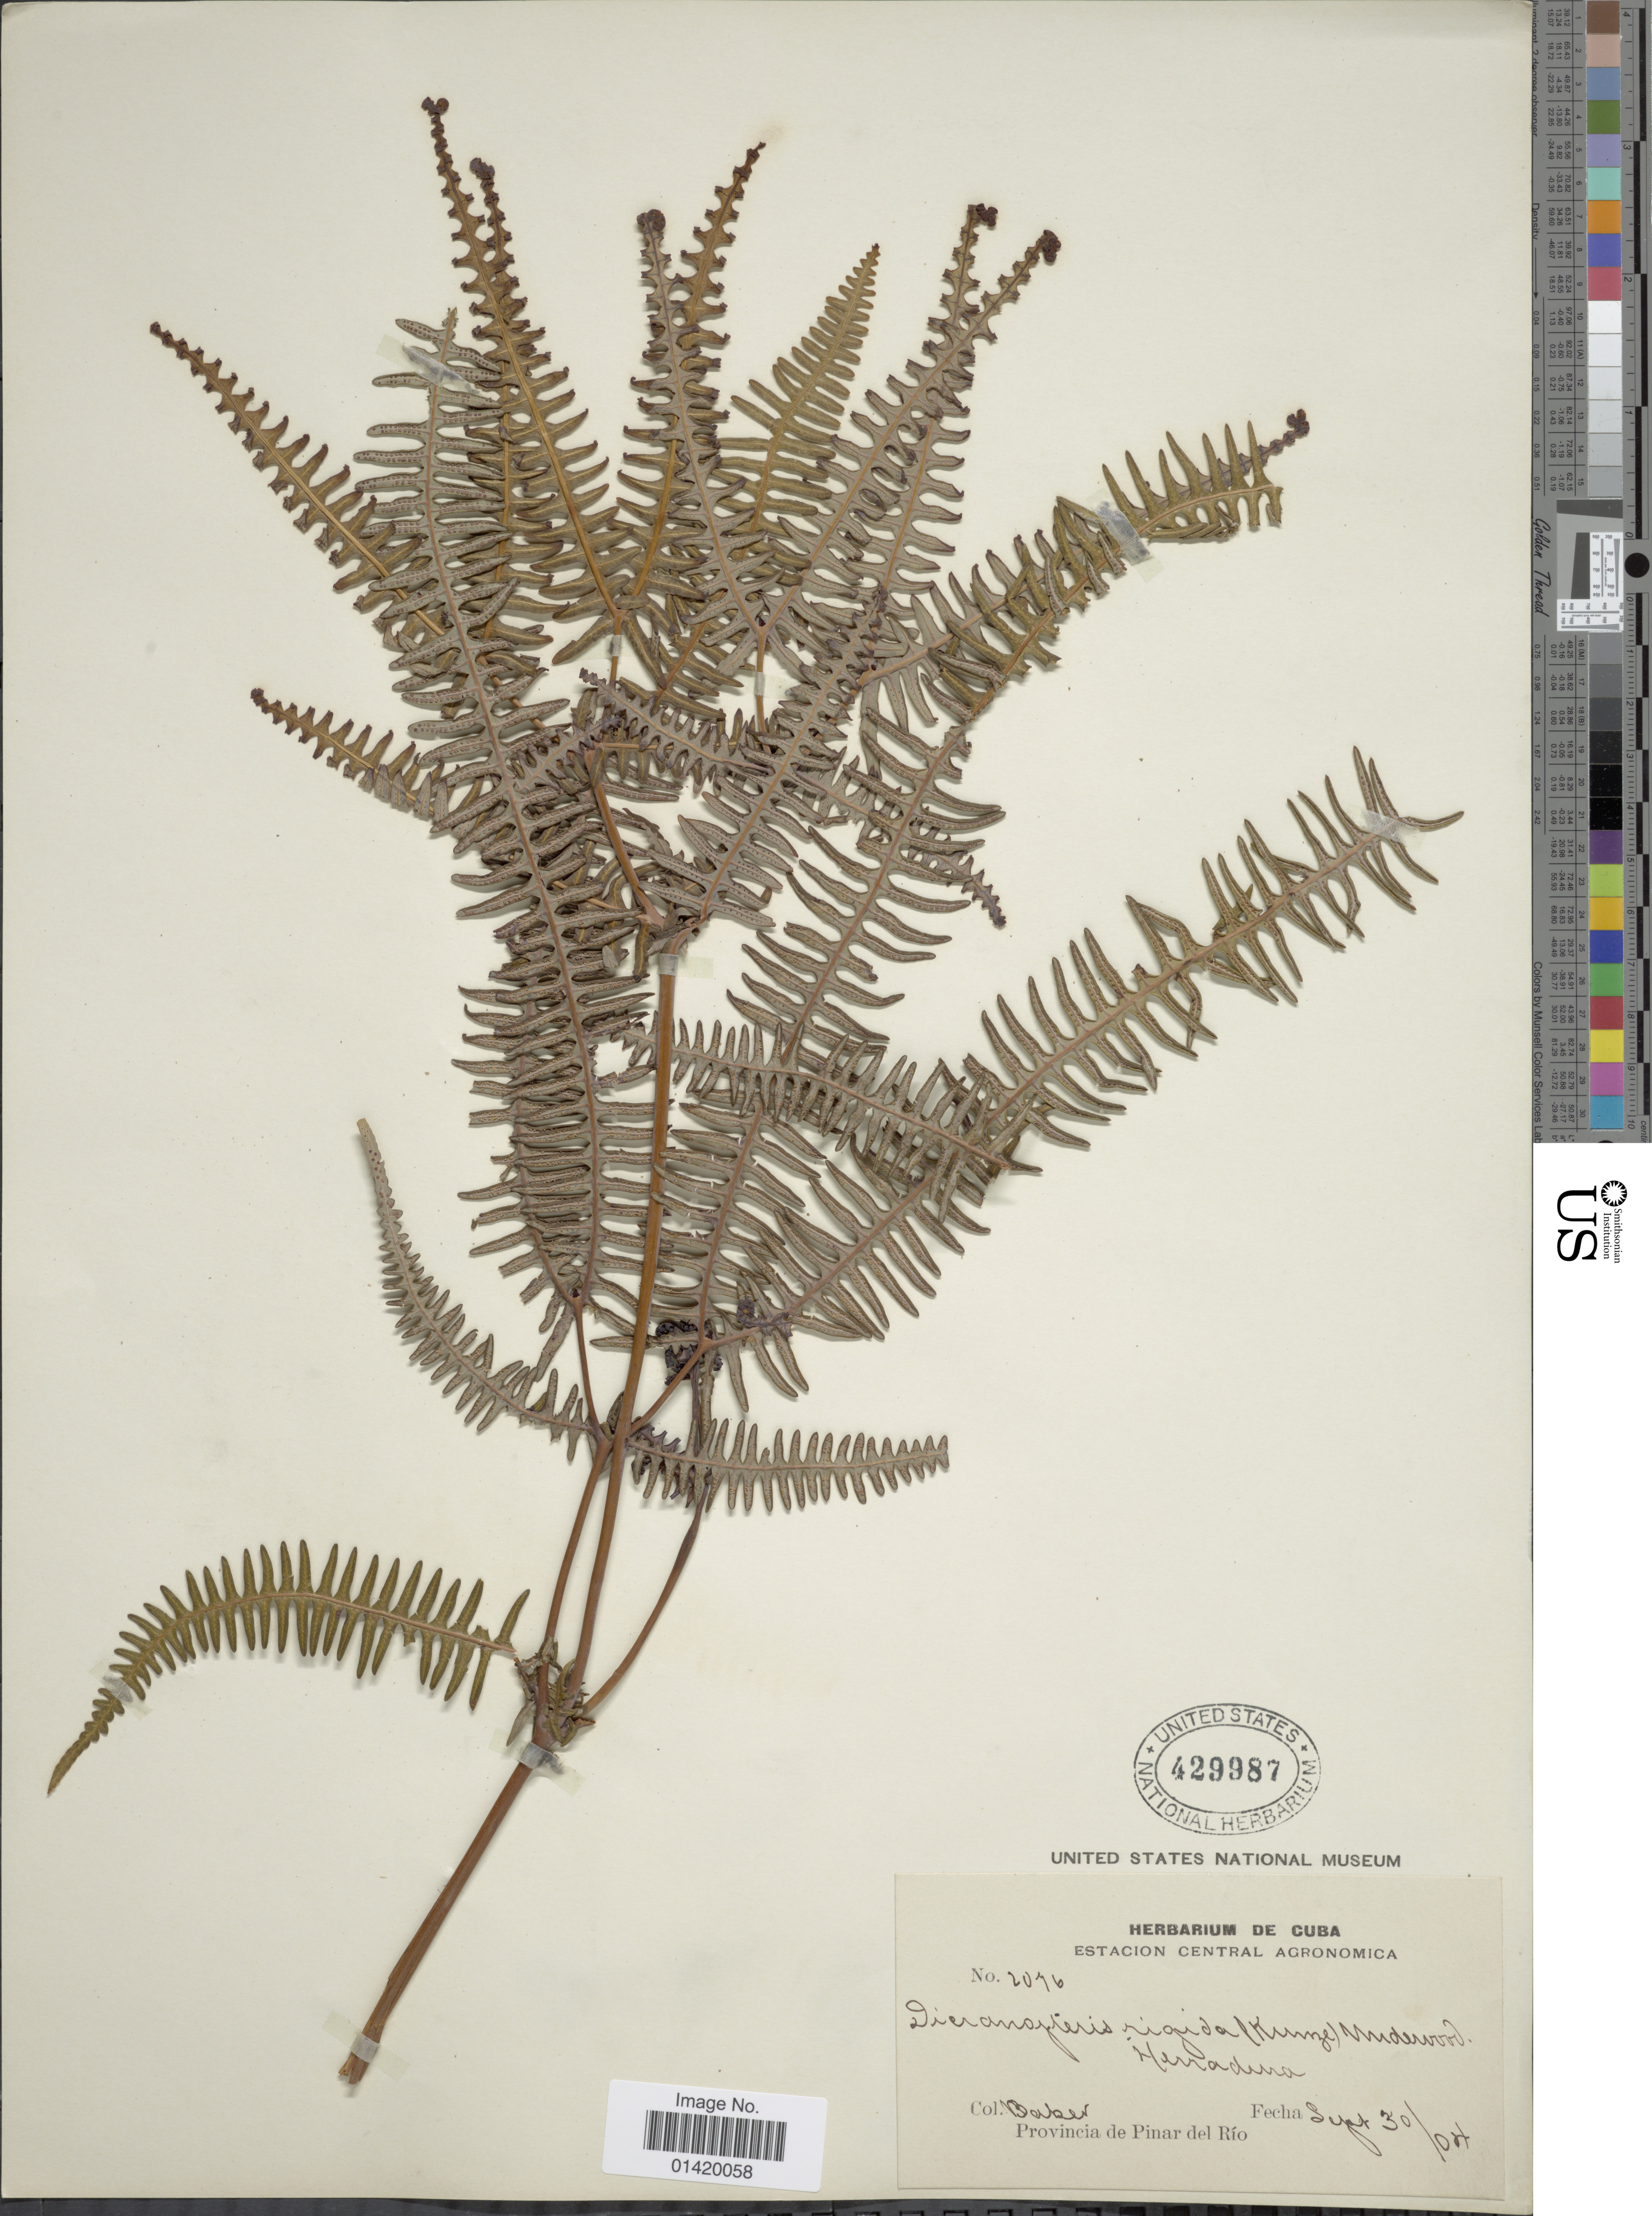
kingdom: Plantae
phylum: Tracheophyta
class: Polypodiopsida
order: Gleicheniales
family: Gleicheniaceae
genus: Dicranopteris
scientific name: Dicranopteris flexuosa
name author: (Schrad.) Underw.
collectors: -- Baker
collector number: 2076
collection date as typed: Transcribed d/m/y: 30/9/4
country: Cuba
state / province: Pinar del Río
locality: Herradura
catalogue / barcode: US 429987